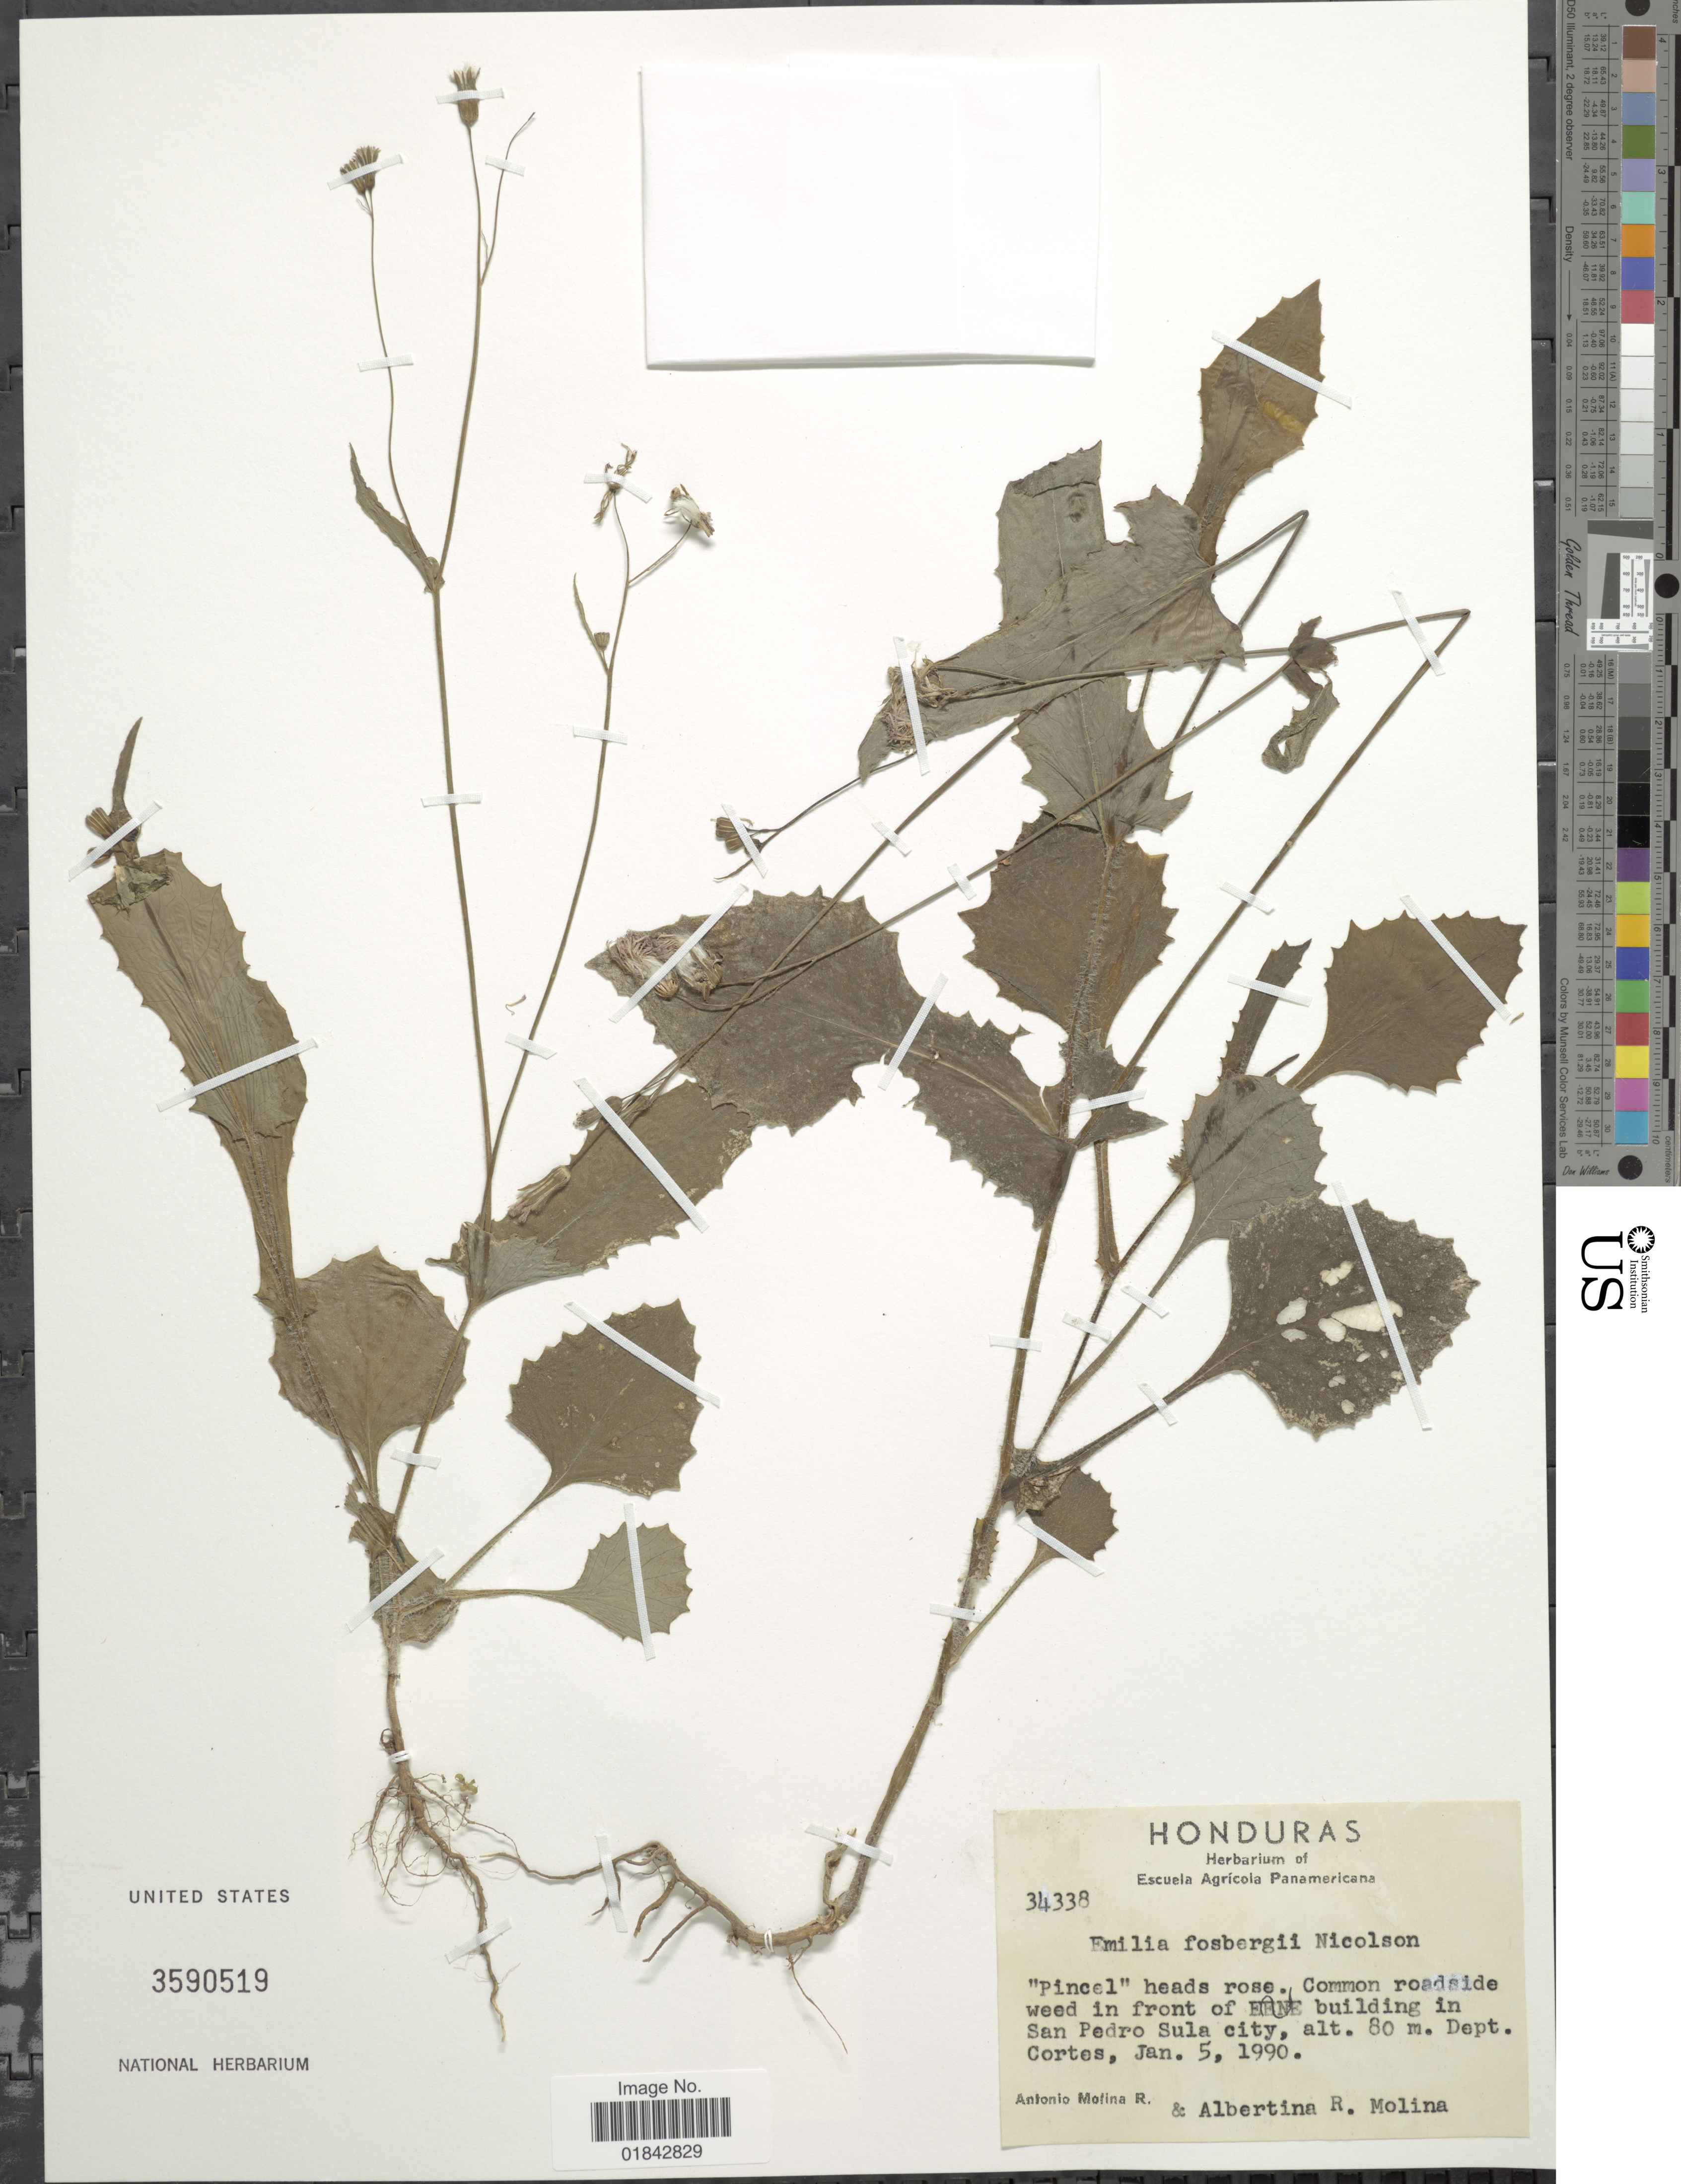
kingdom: Plantae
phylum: Tracheophyta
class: Magnoliopsida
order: Asterales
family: Asteraceae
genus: Emilia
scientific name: Emilia fosbergii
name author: Nicolson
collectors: A. Molina R. & A. R. Molina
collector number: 34338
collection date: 1990-01-05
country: Honduras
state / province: Cortés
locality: Common roadside weed in front of building in San Pedro Sula City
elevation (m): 80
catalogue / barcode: US 3590519